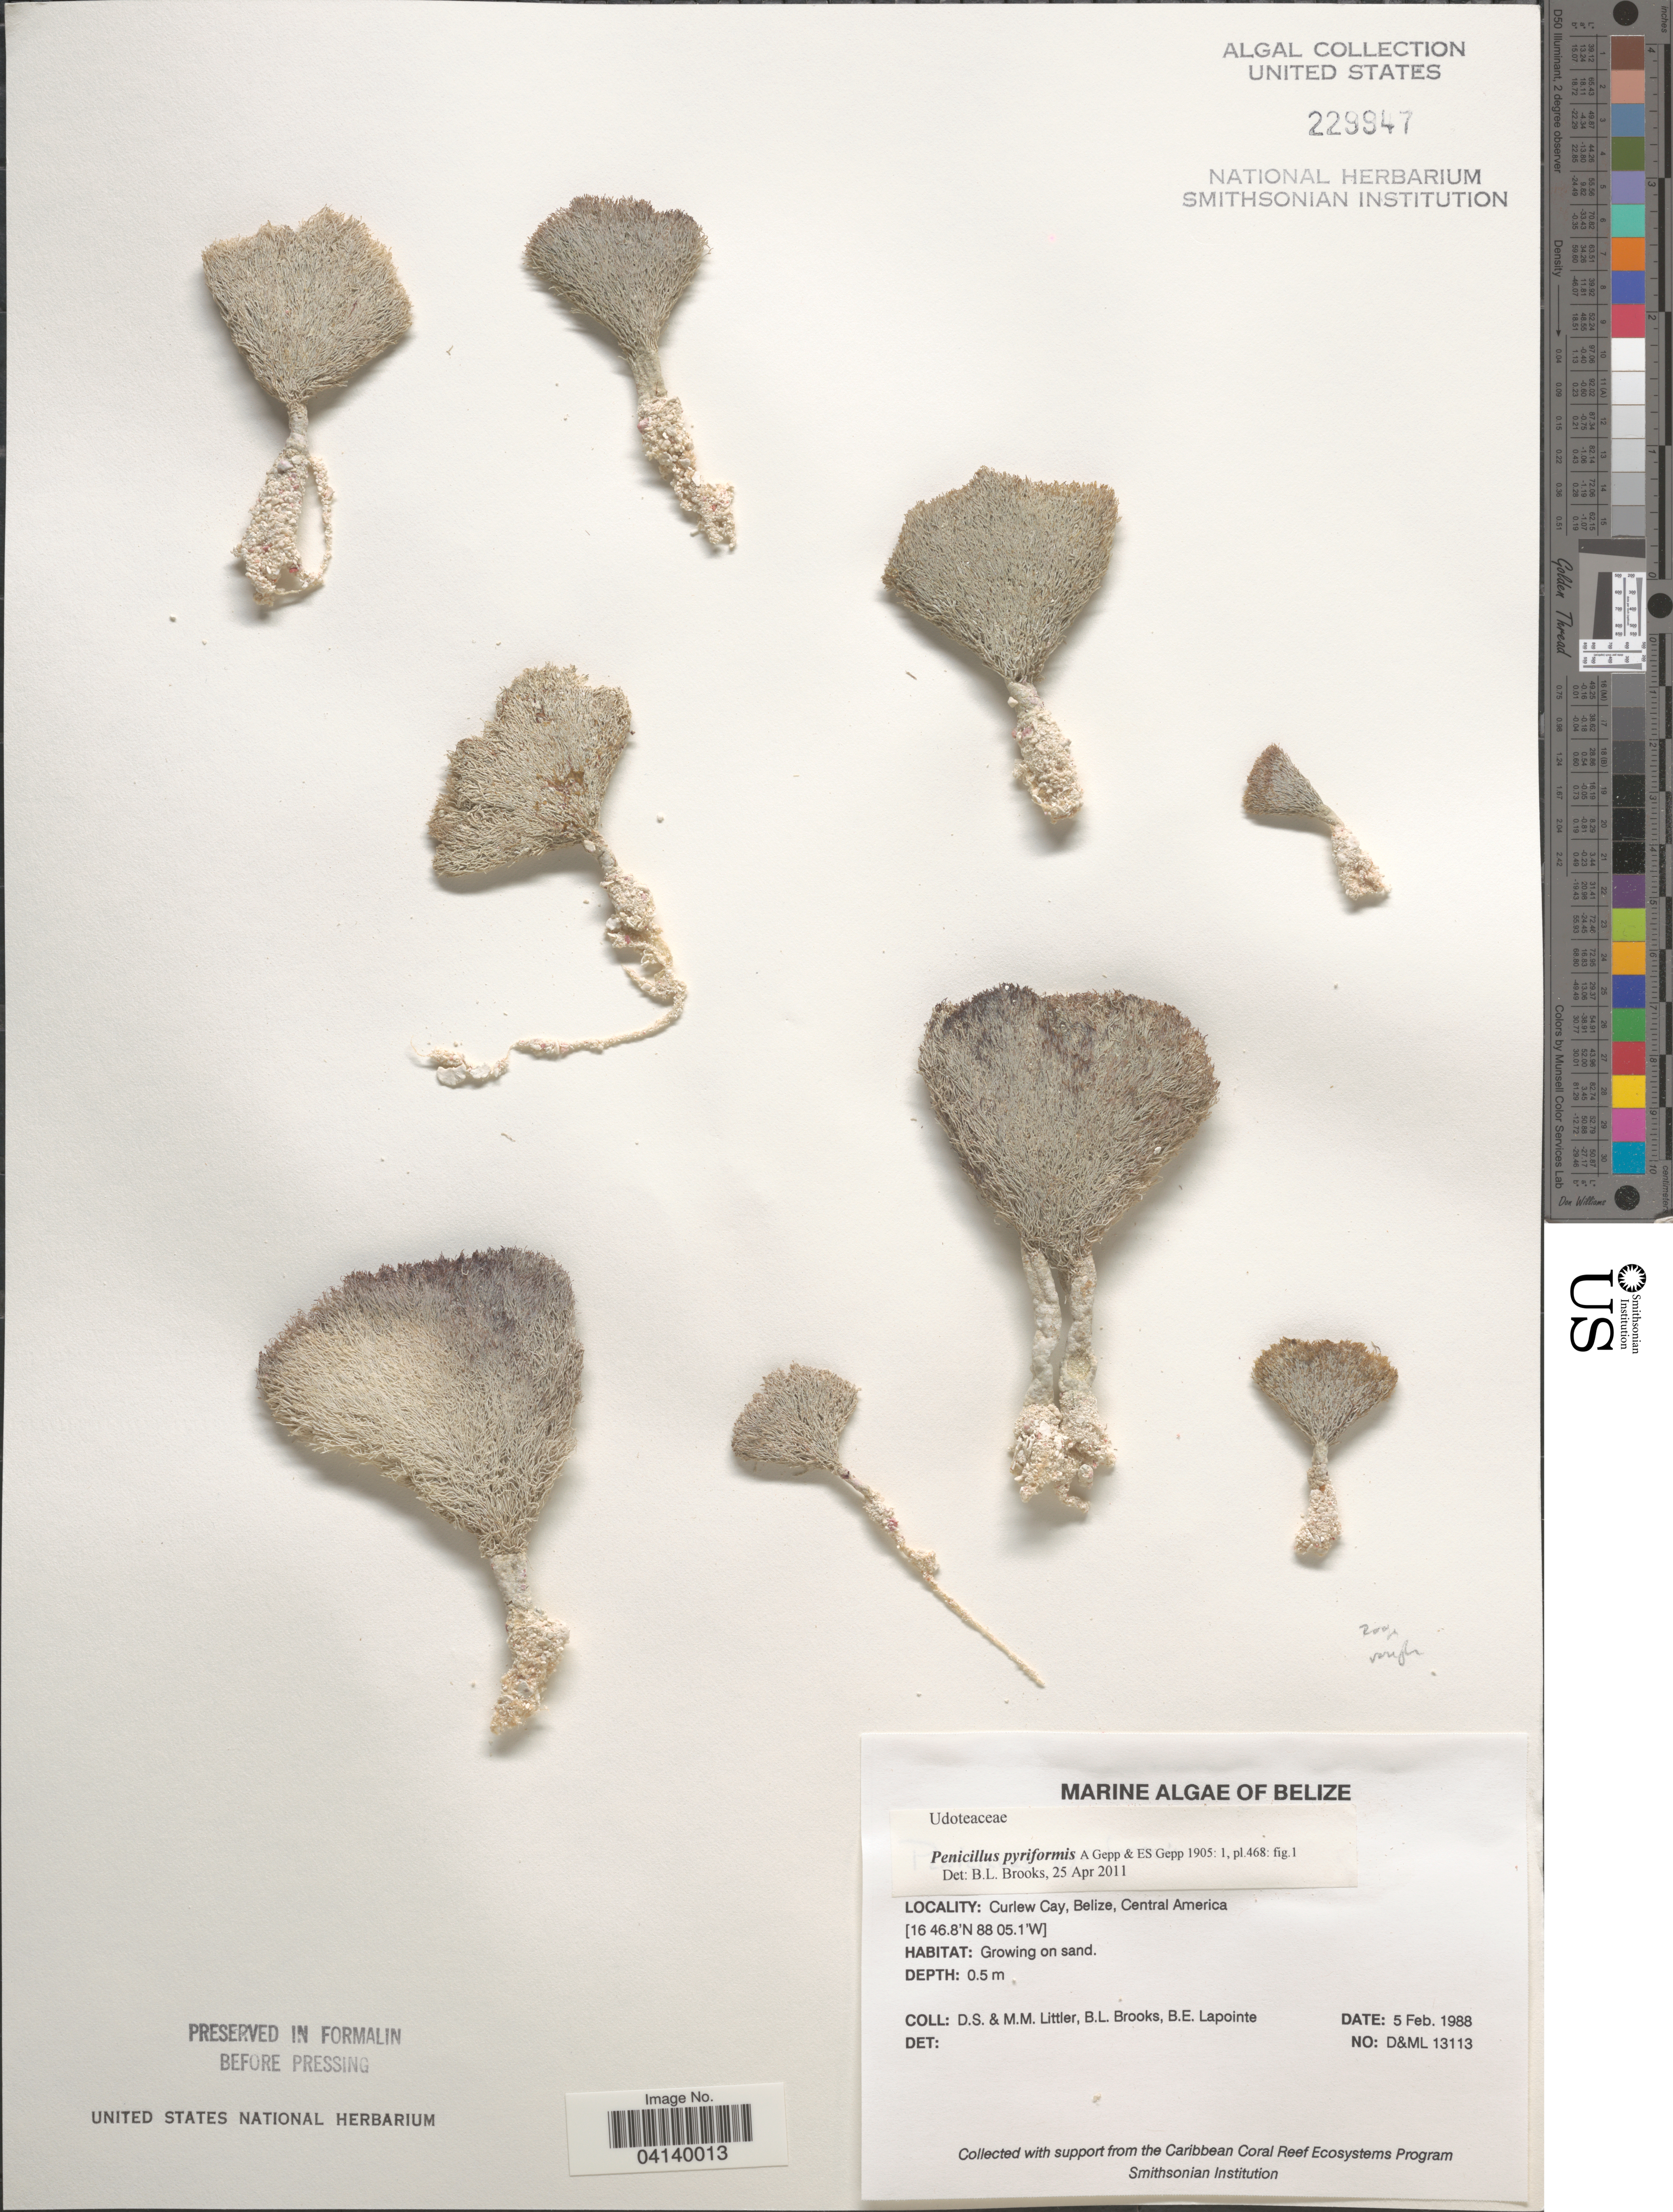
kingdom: Plantae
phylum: Chlorophyta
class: Ulvophyceae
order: Bryopsidales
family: Udoteaceae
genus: Penicillus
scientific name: Penicillus pyriformis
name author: A. Gepp & E. Gepp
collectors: D. S. Littler, B. Brooks & B. Lapointe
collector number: D&ML13113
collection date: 1988-02-05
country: Belize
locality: Curlew Cay.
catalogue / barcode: US 229947